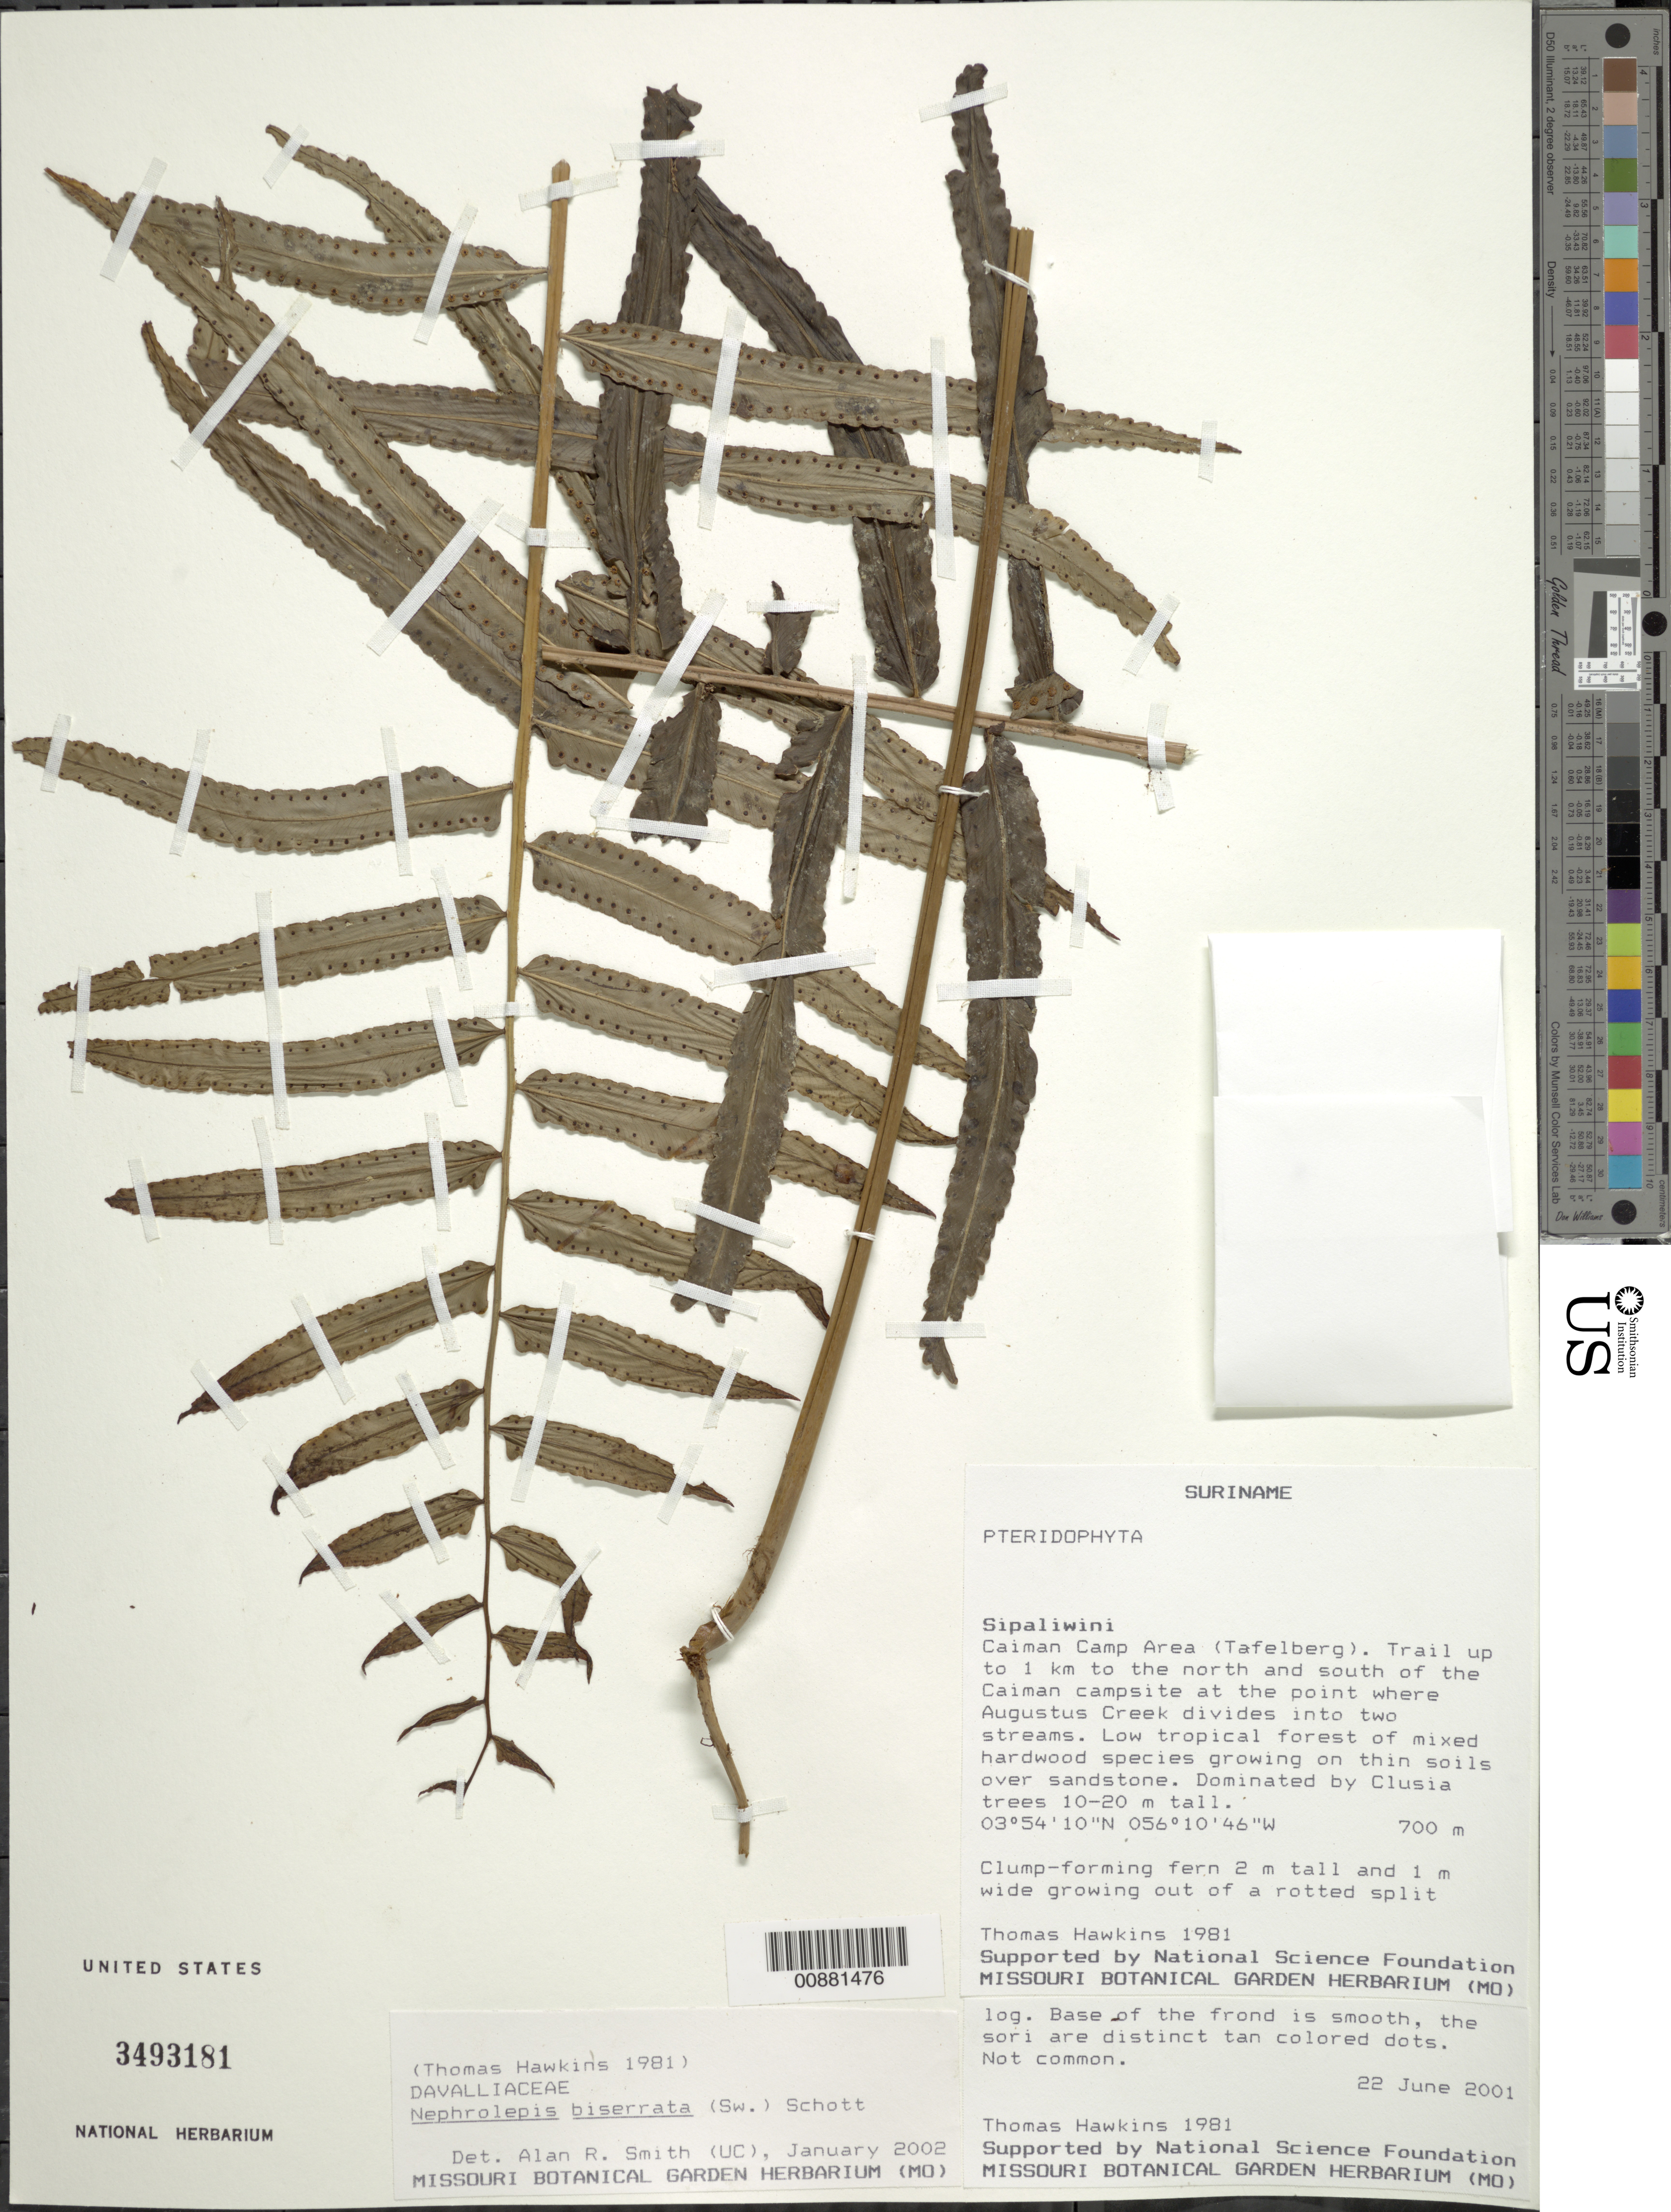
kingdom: Plantae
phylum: Tracheophyta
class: Polypodiopsida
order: Polypodiales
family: Nephrolepidaceae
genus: Nephrolepis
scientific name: Nephrolepis biserrata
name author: (Sw.) Schott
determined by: Smith, Alan R., (UC)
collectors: T. Hawkins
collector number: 1981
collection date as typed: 22-Jun-01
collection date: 2001-06-22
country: Suriname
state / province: Sipaliwini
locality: Tafelberg (Table Mountain), Caiman Camp area, trail up to 1km to the north and south of the Caiman campsite at the point where Augustus Creek divides into two streams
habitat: Low tropical forest of mixed hardwood spp growing on thin soils over sandston; dominated by Clusia trees 10-20m tall; growing out of rotton split log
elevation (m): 700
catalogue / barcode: US 3493181